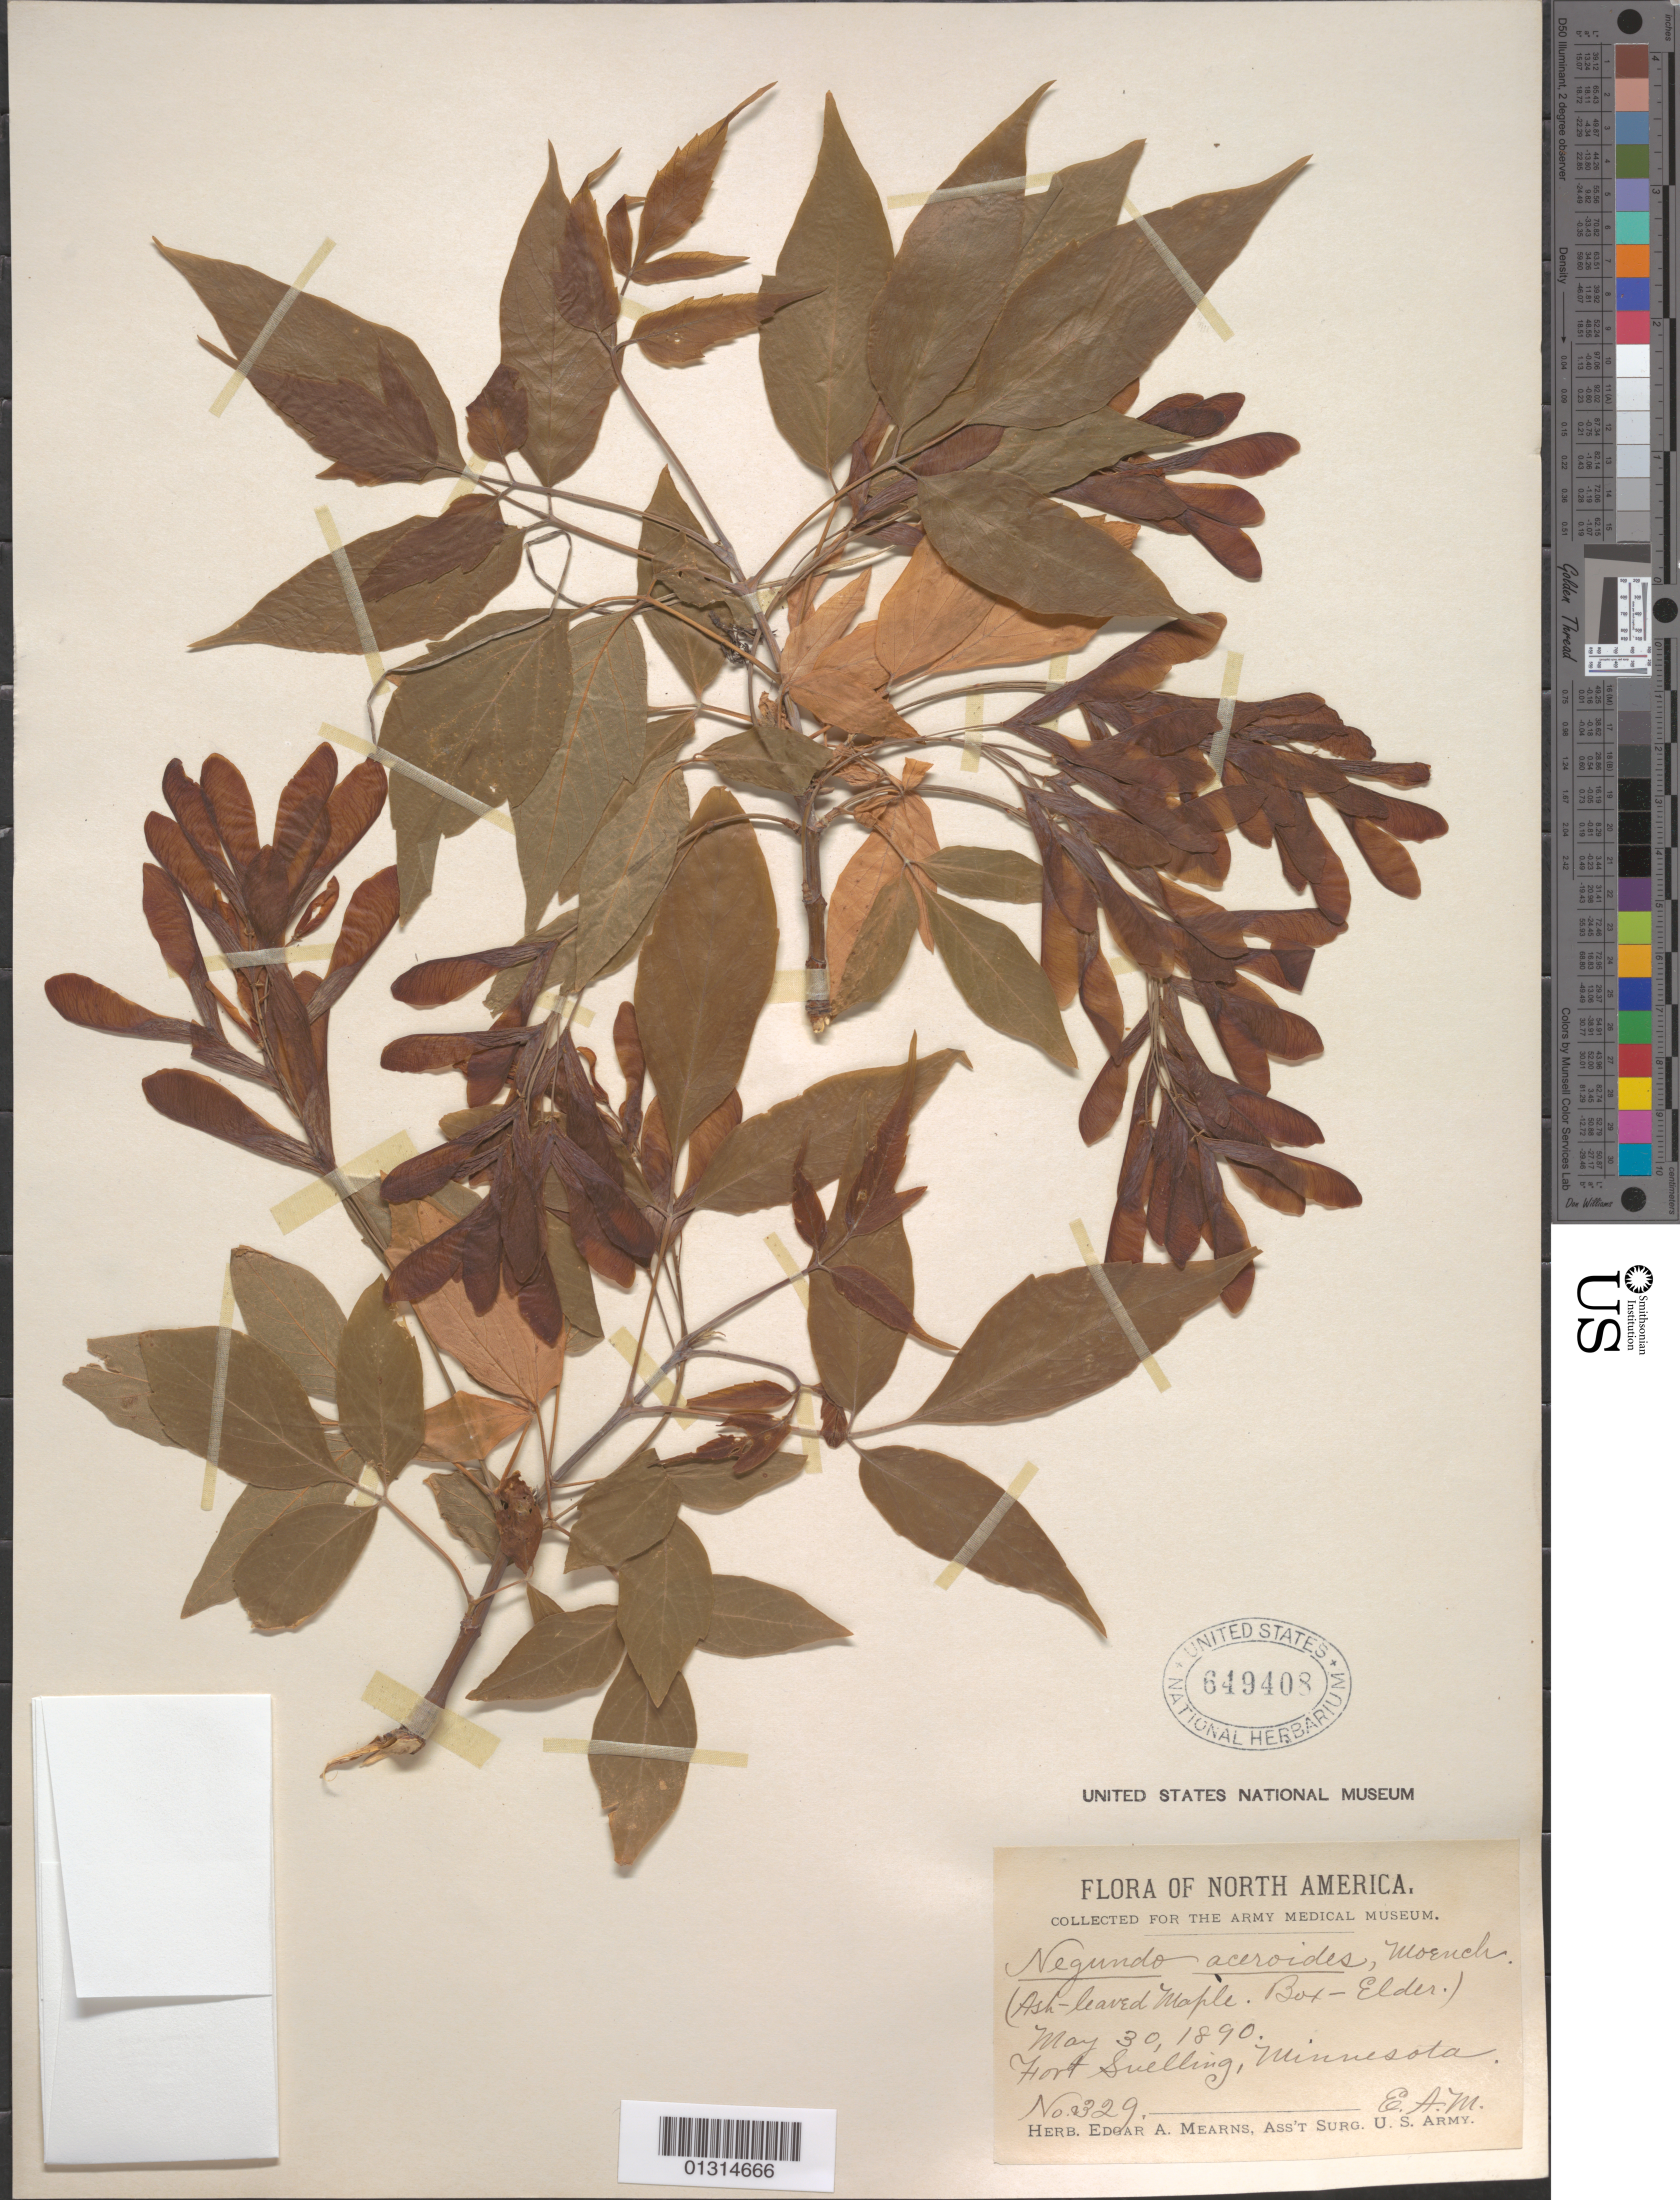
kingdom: Plantae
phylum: Tracheophyta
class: Magnoliopsida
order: Sapindales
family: Sapindaceae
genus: Acer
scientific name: Acer negundo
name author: L.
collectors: E. A. Mearns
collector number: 329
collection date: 1890-05-30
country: United States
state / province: Minnesota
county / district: Hennepin County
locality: Ft. Snelling.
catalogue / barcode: US 649408